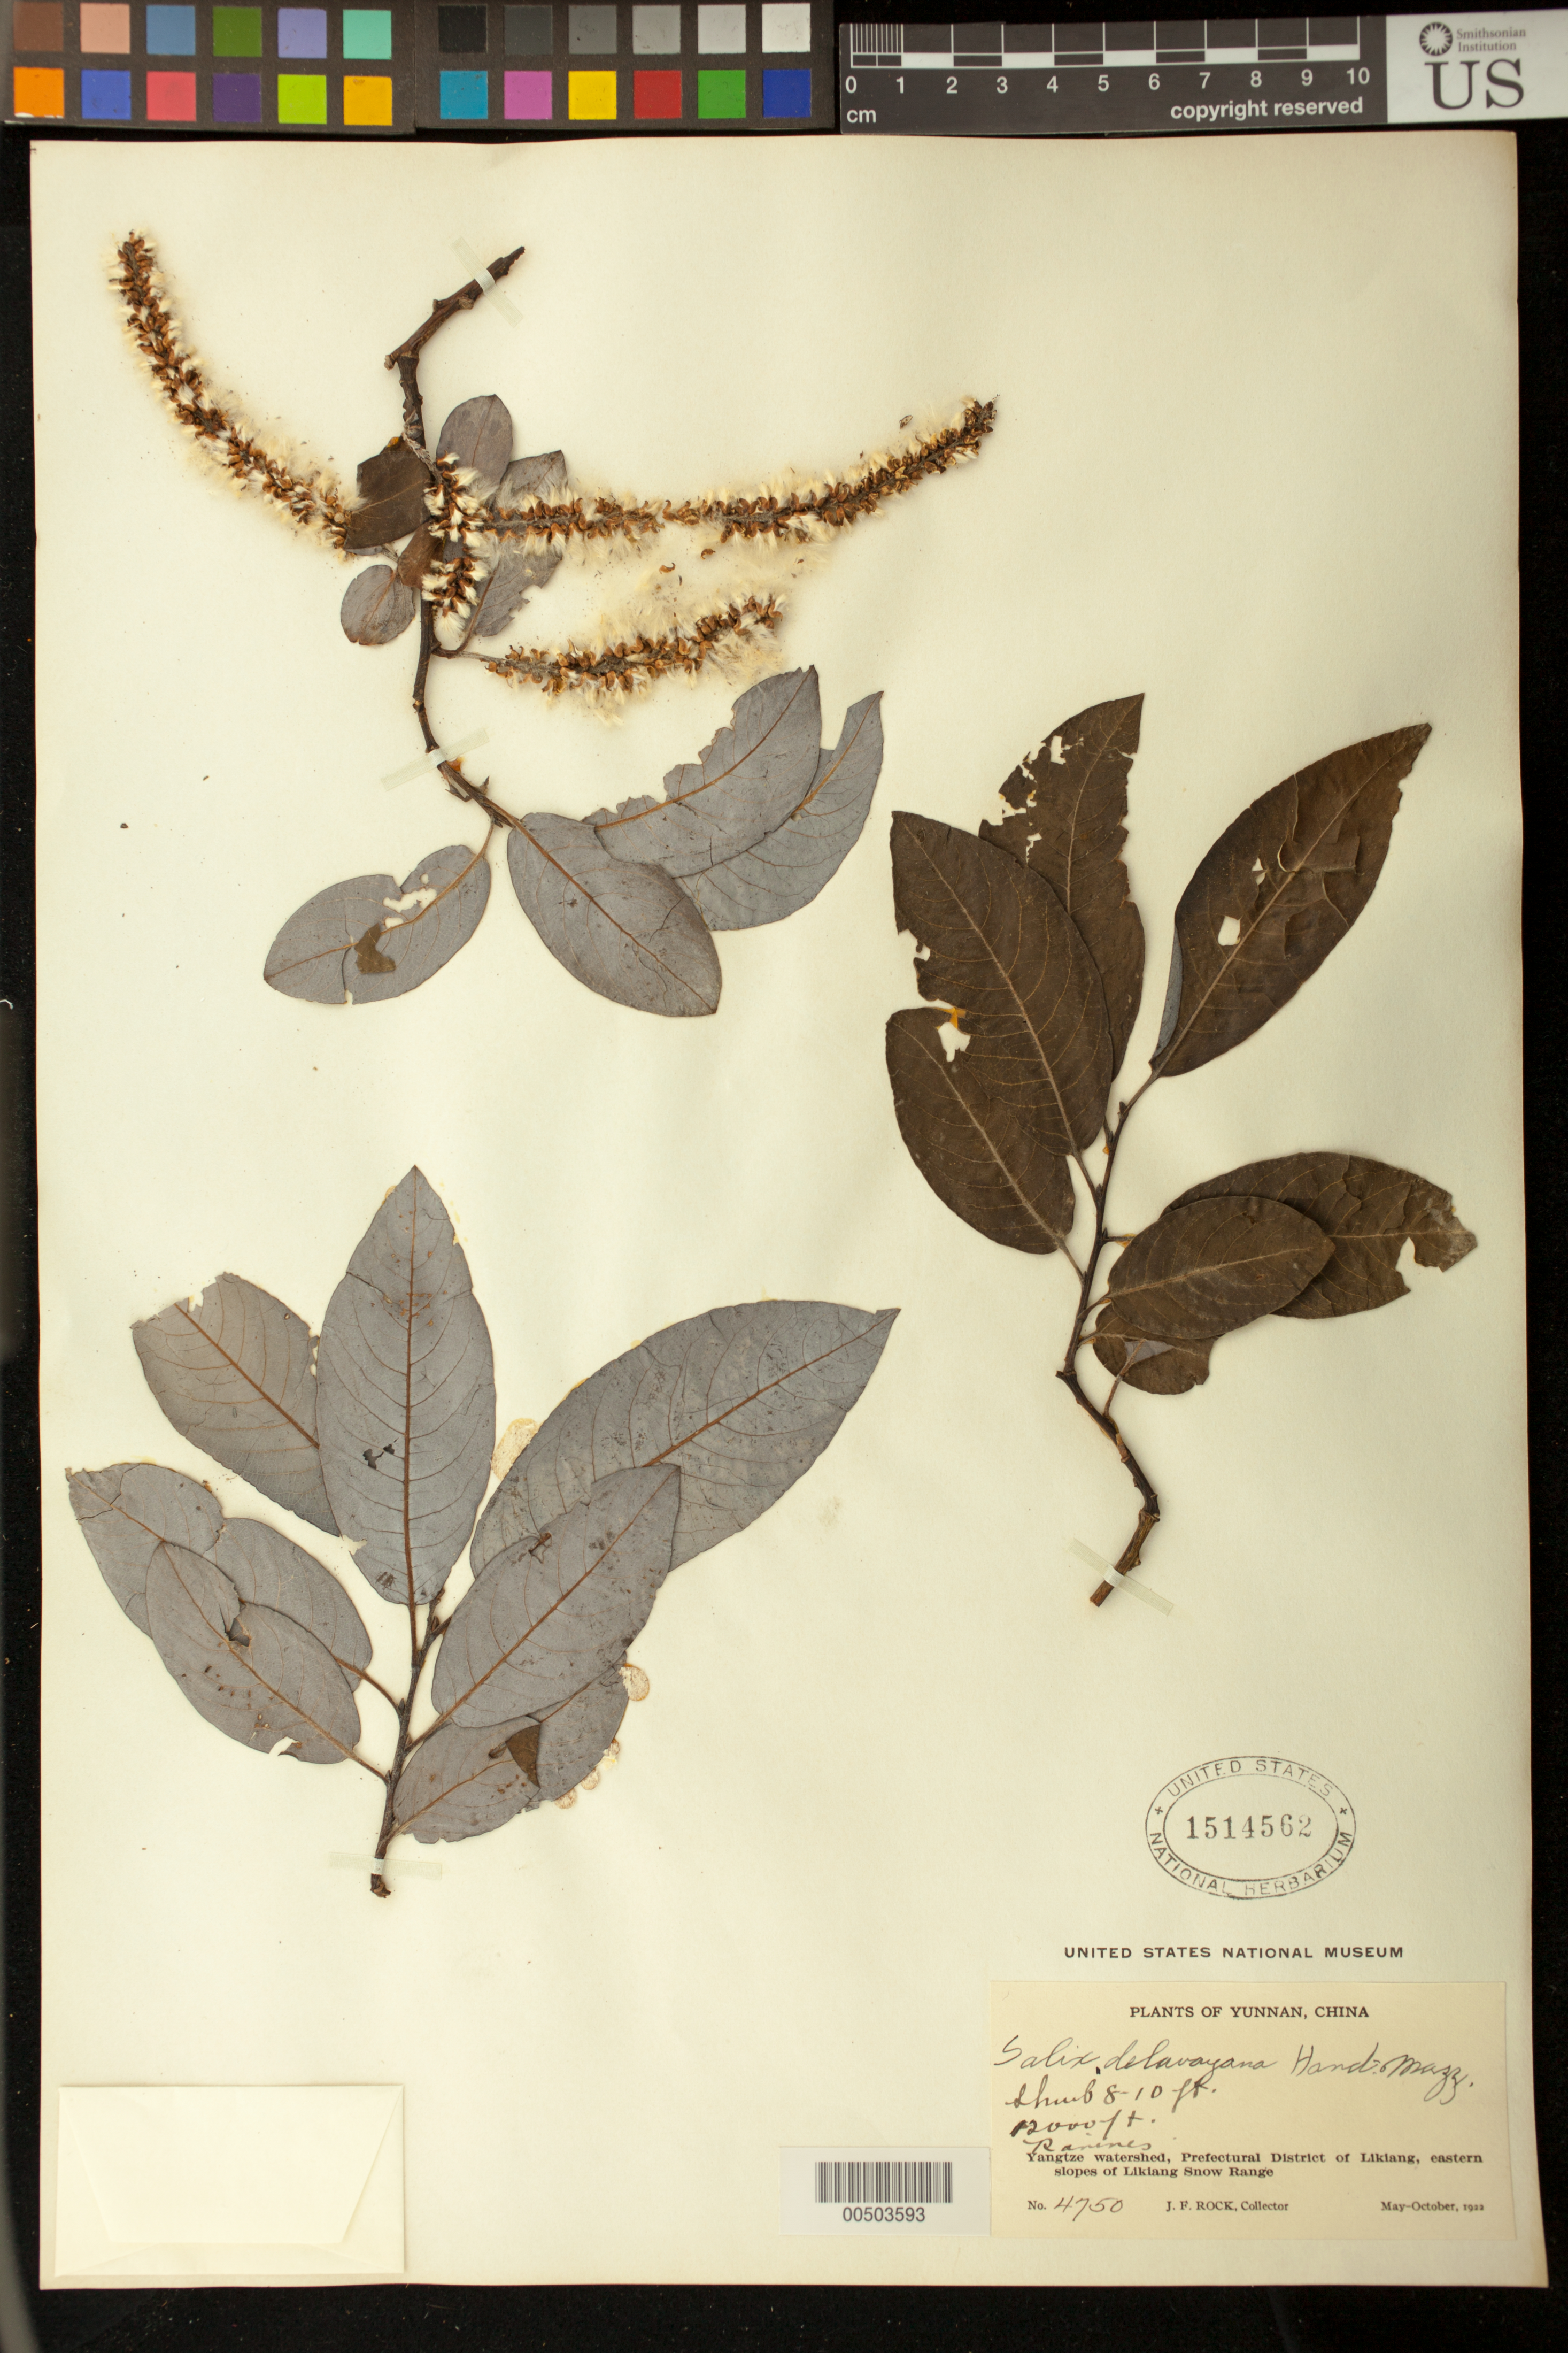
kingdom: Plantae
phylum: Tracheophyta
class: Magnoliopsida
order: Malpighiales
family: Salicaceae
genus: Salix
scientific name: Salix delavayana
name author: Hand.-Mazz.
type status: Syntype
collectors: J. F. Rock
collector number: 4750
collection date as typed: May 1922 to -- Oct 1922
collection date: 1922-05/1922-10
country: China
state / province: Yunnan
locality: Yangtze watershed, eastern slopes of Likiang snow range, Likiang (Dayan) District (?)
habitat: Shrub 8-10 ft.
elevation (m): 3658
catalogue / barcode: US 1514562